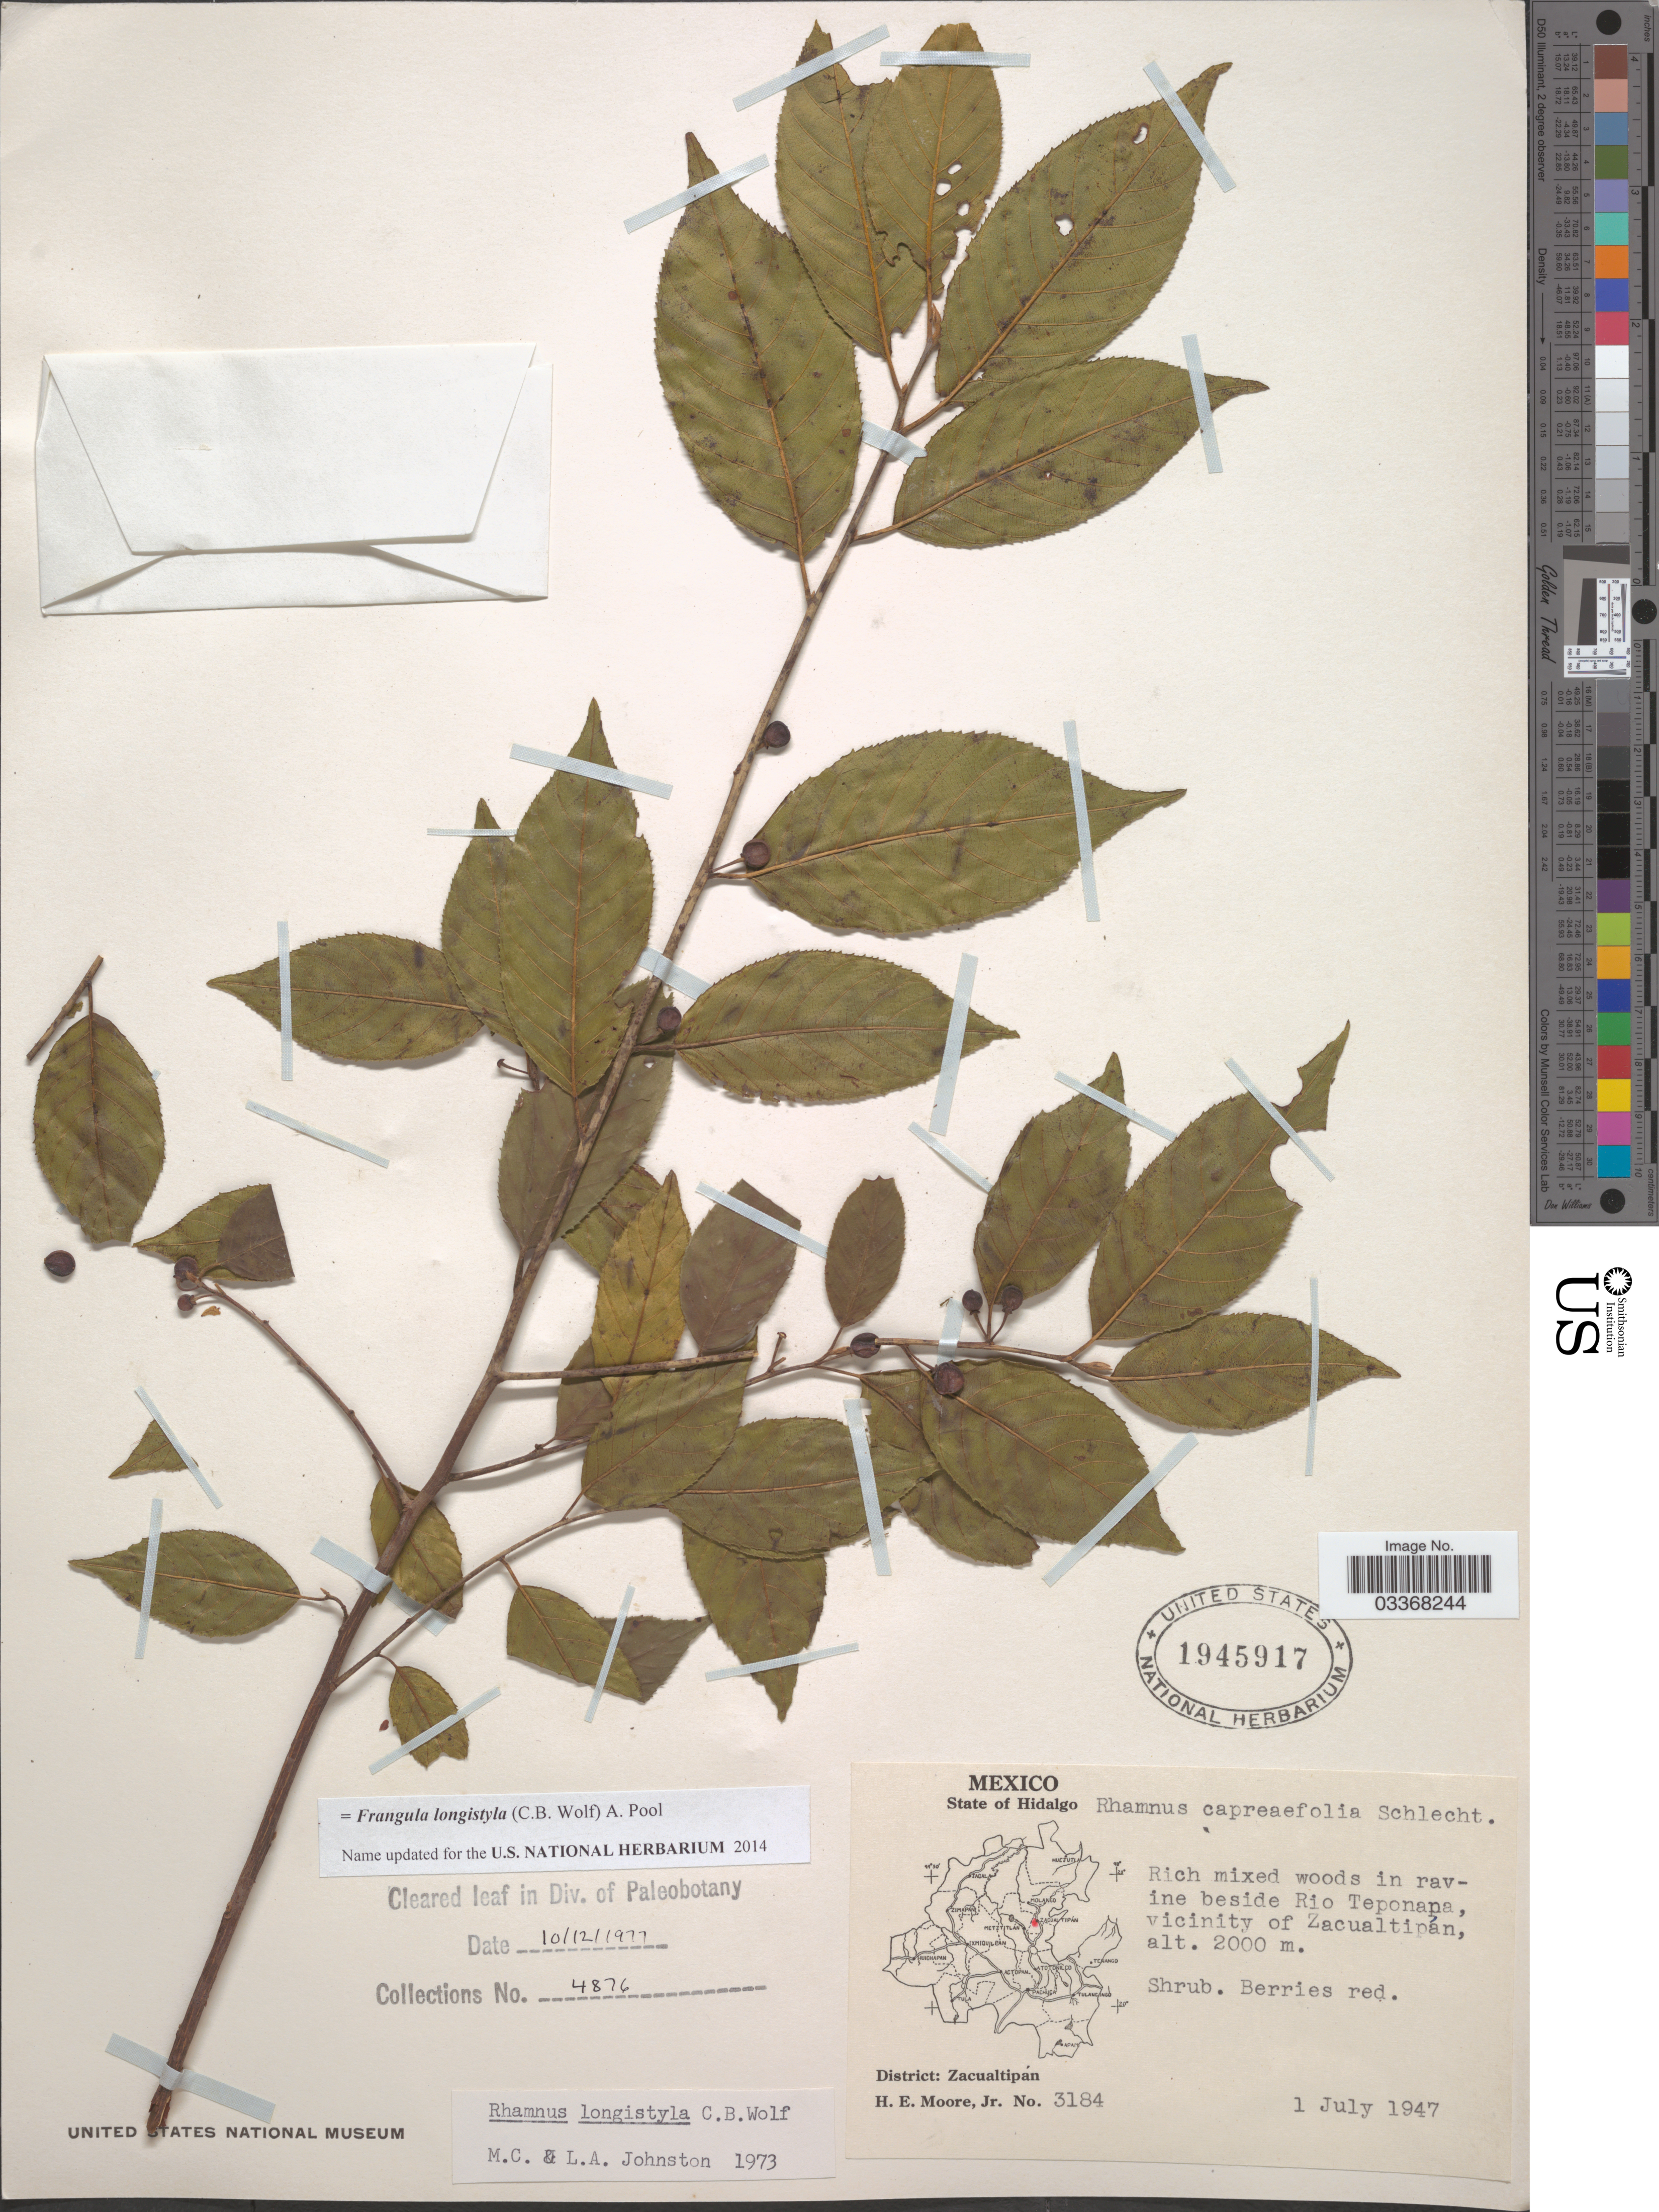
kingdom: Plantae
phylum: Tracheophyta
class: Magnoliopsida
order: Rosales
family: Rhamnaceae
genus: Frangula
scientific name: Frangula longistyla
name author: (C.B. Wolf) A. Pool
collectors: H. Moore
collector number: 3184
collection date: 1947-07-01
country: Mexico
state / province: Hidalgo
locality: Rich mixed woods in ravine beside Rio Teponana, vicinity of Zacualtipán, District: Zacualtipan.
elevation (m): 2000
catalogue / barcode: US 1945917